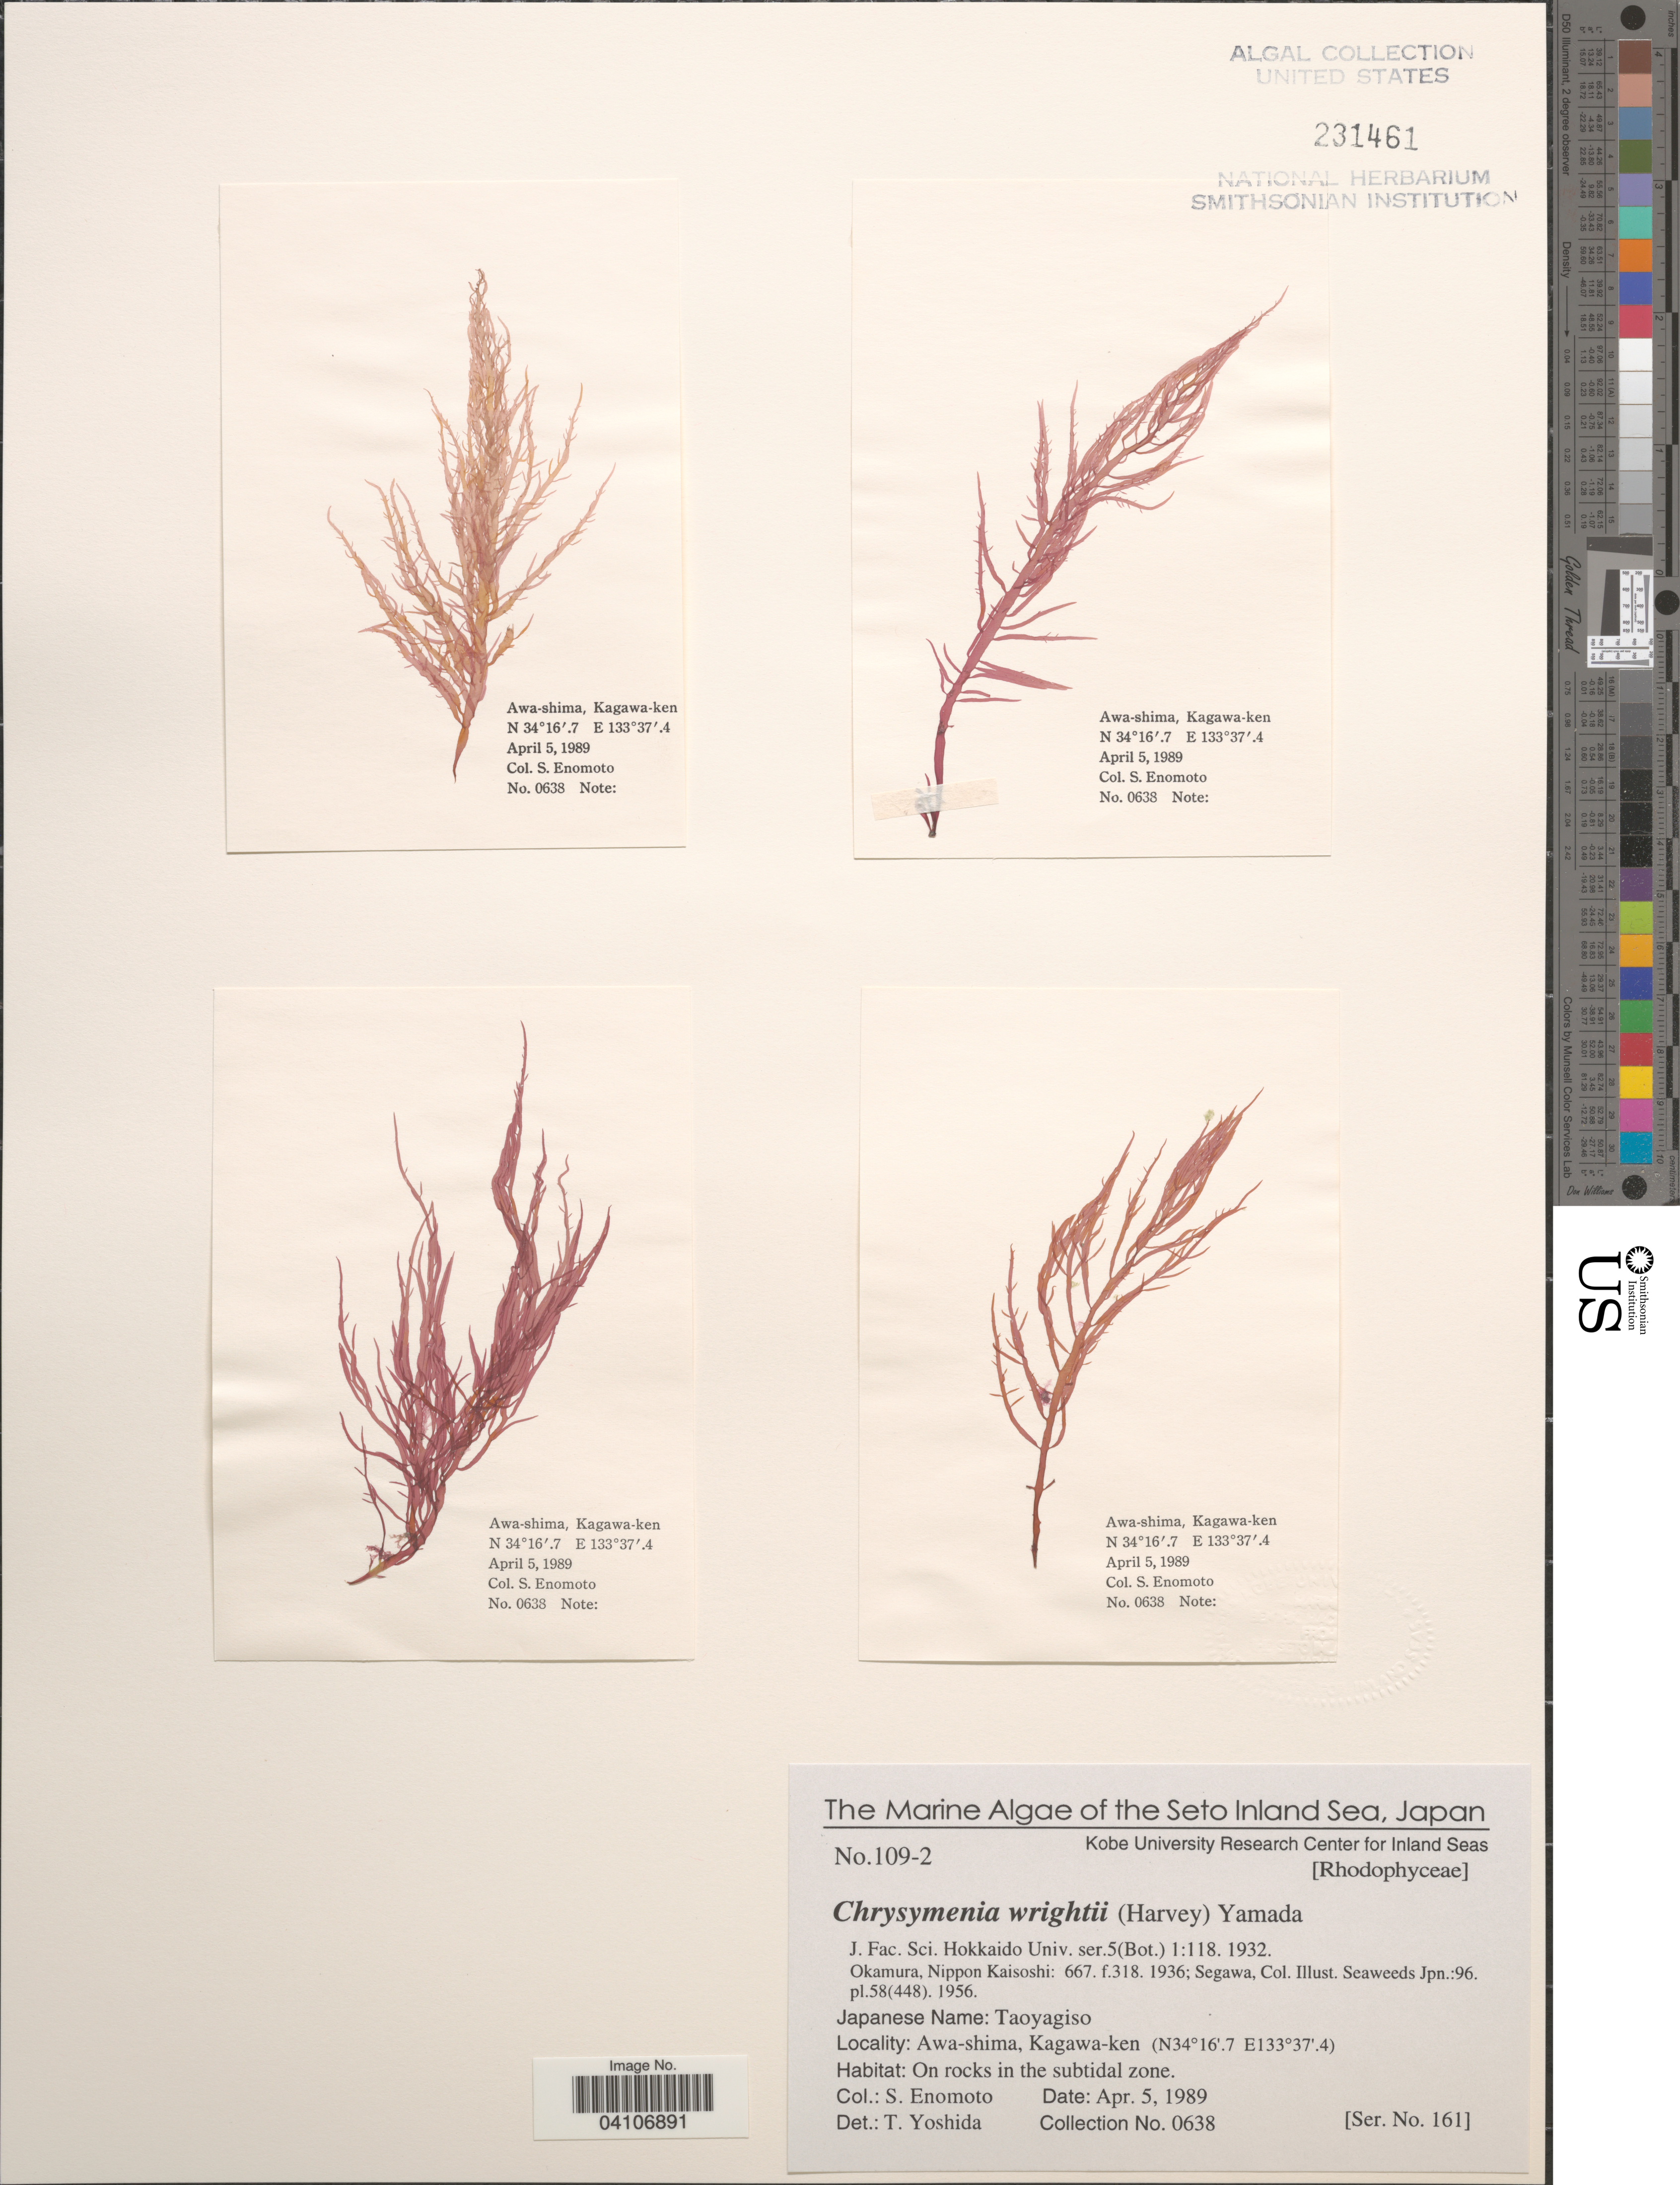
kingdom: Plantae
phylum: Rhodophyta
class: Florideophyceae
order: Rhodymeniales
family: Rhodymeniaceae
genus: Botryocladia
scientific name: Botryocladia wrightii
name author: (Harvey) W.E. Schmidt et al.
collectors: S. Enomoto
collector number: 0638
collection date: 1989-04-05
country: Japan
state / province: Kagawa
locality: The Seto Inland Sea. Awa-shima, Kagawa-ken. On rocks in the subtidal zone.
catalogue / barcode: US 231461